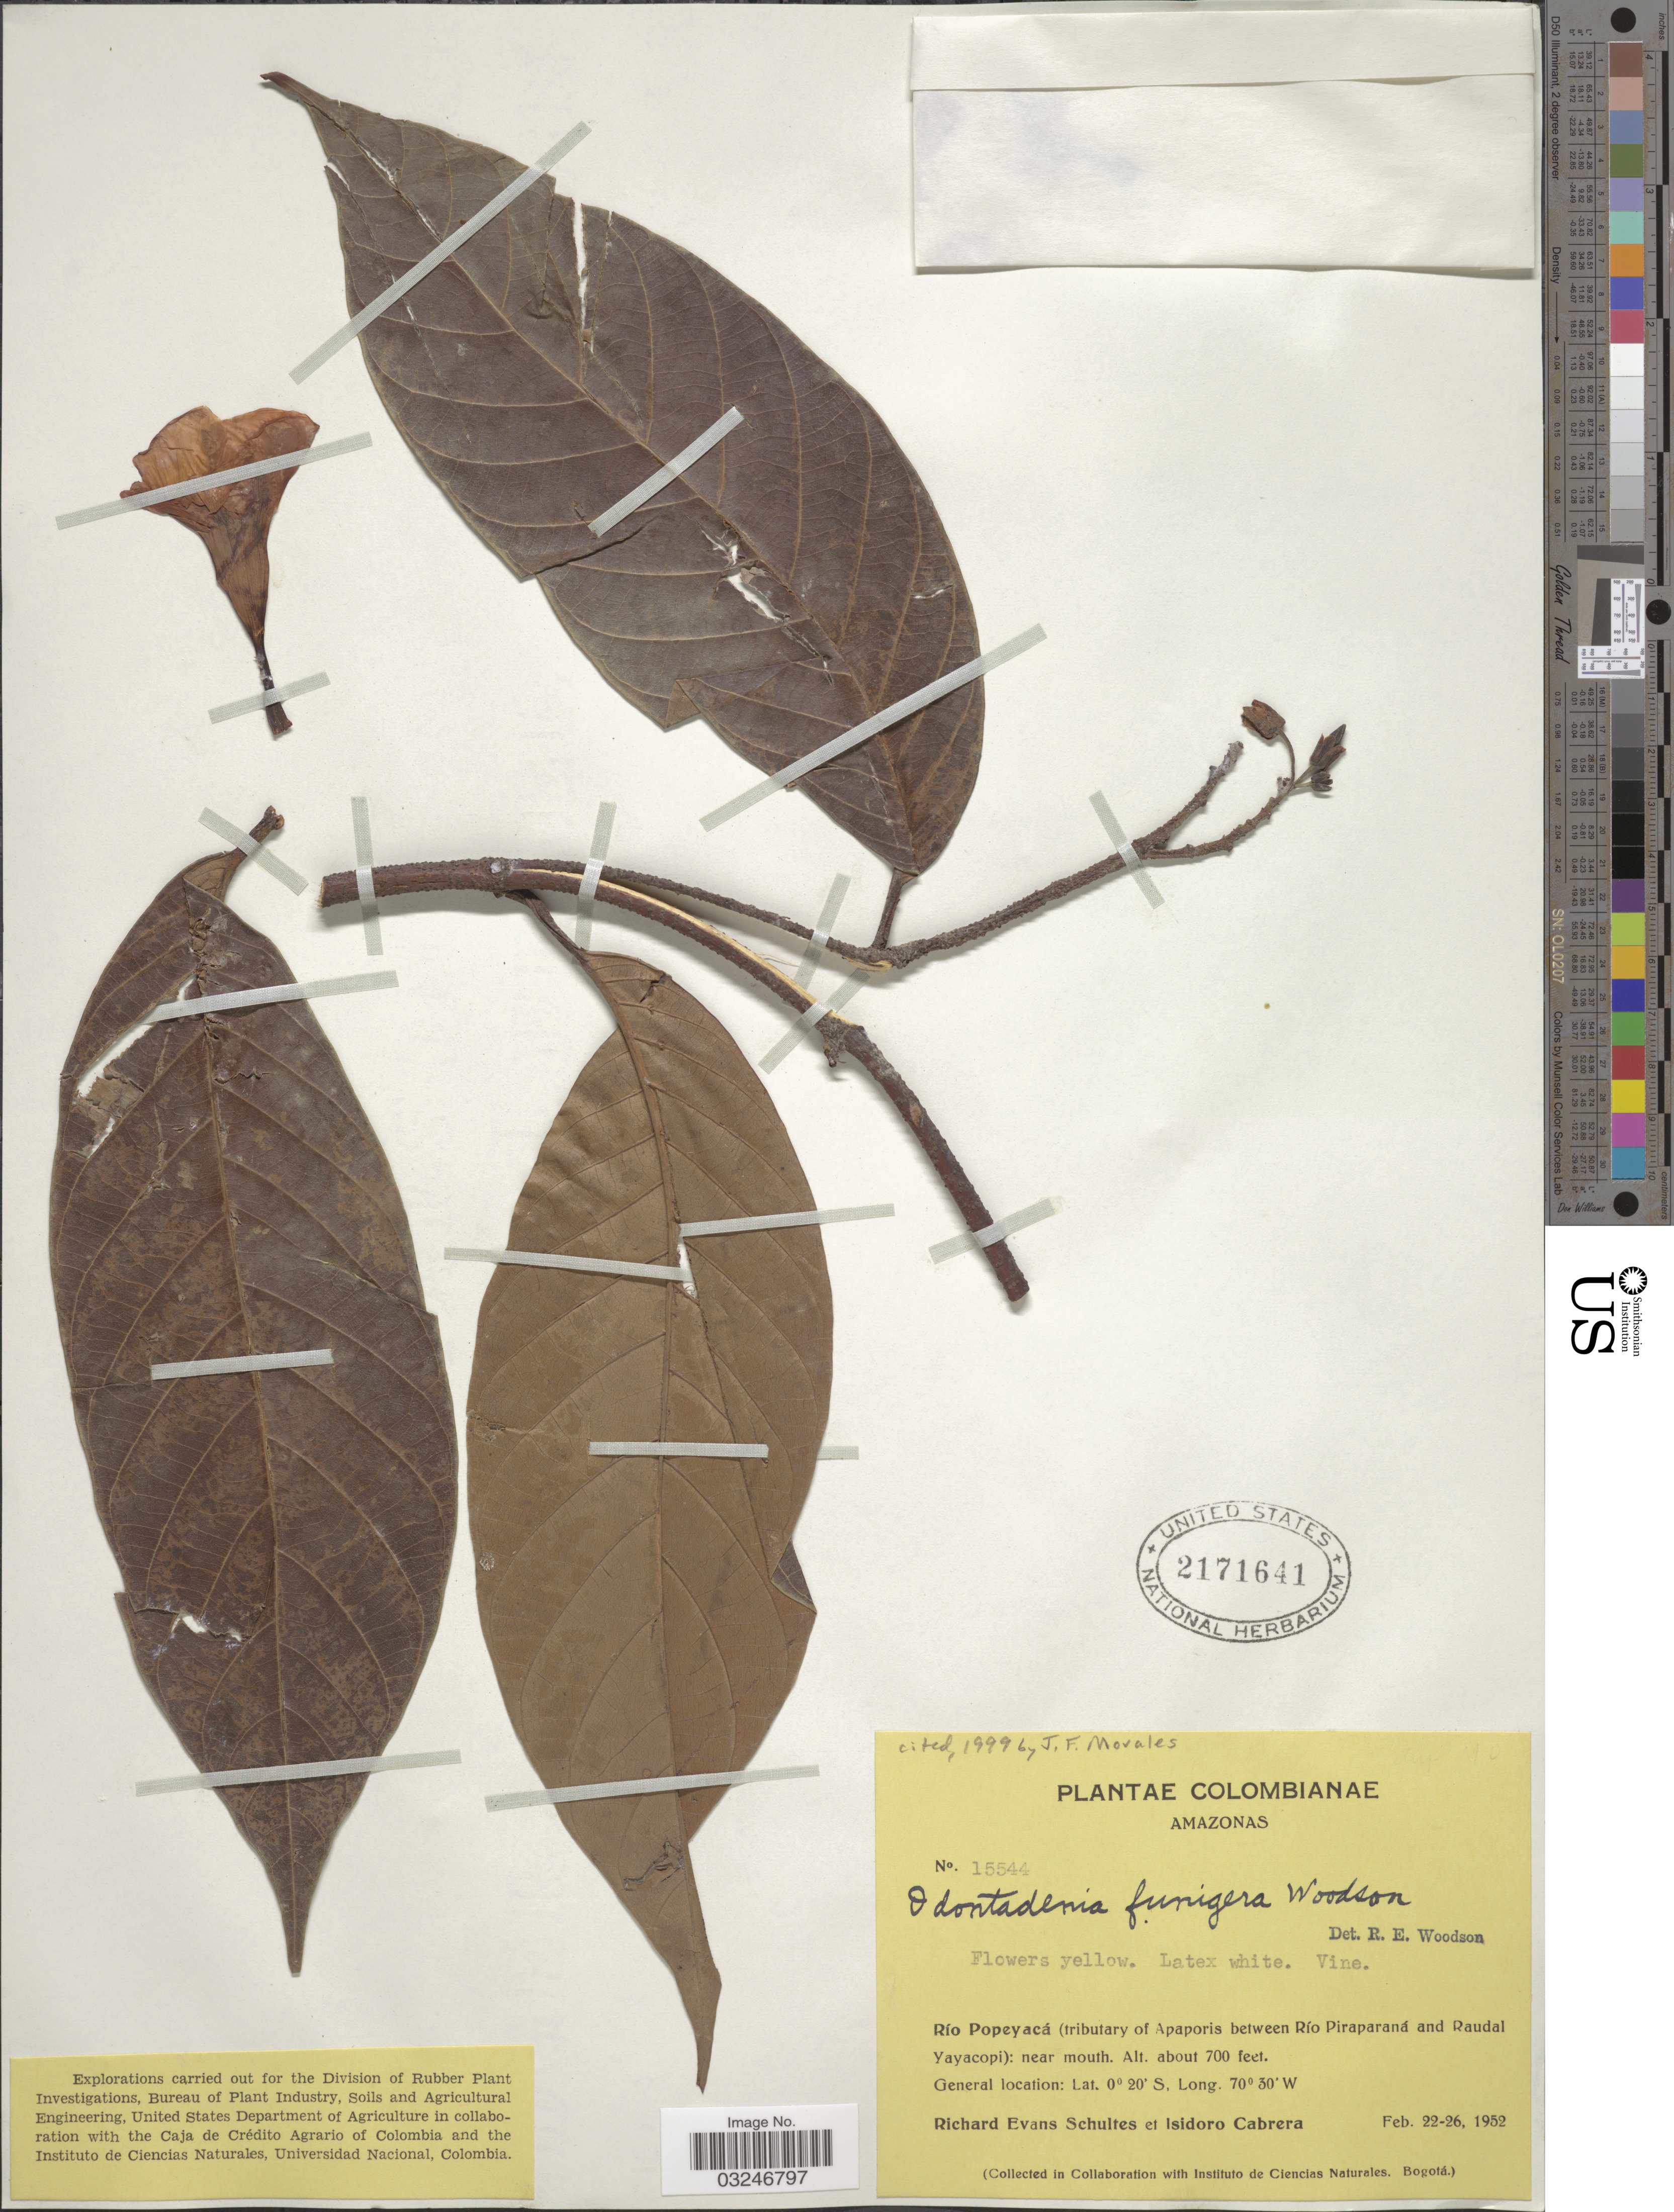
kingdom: Plantae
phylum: Tracheophyta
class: Magnoliopsida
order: Gentianales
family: Apocynaceae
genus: Odontadenia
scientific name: Odontadenia funigera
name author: Woodson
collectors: R. E. Schultes & I. Cabrera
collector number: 15544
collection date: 1952-02-22/1952-02-26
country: Colombia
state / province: Amazônas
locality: Río Popeyacá (tributary of Apaporis between Río Piraparaná and Raudal Yayacopi): near mouth.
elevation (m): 213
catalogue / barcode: US 2171641